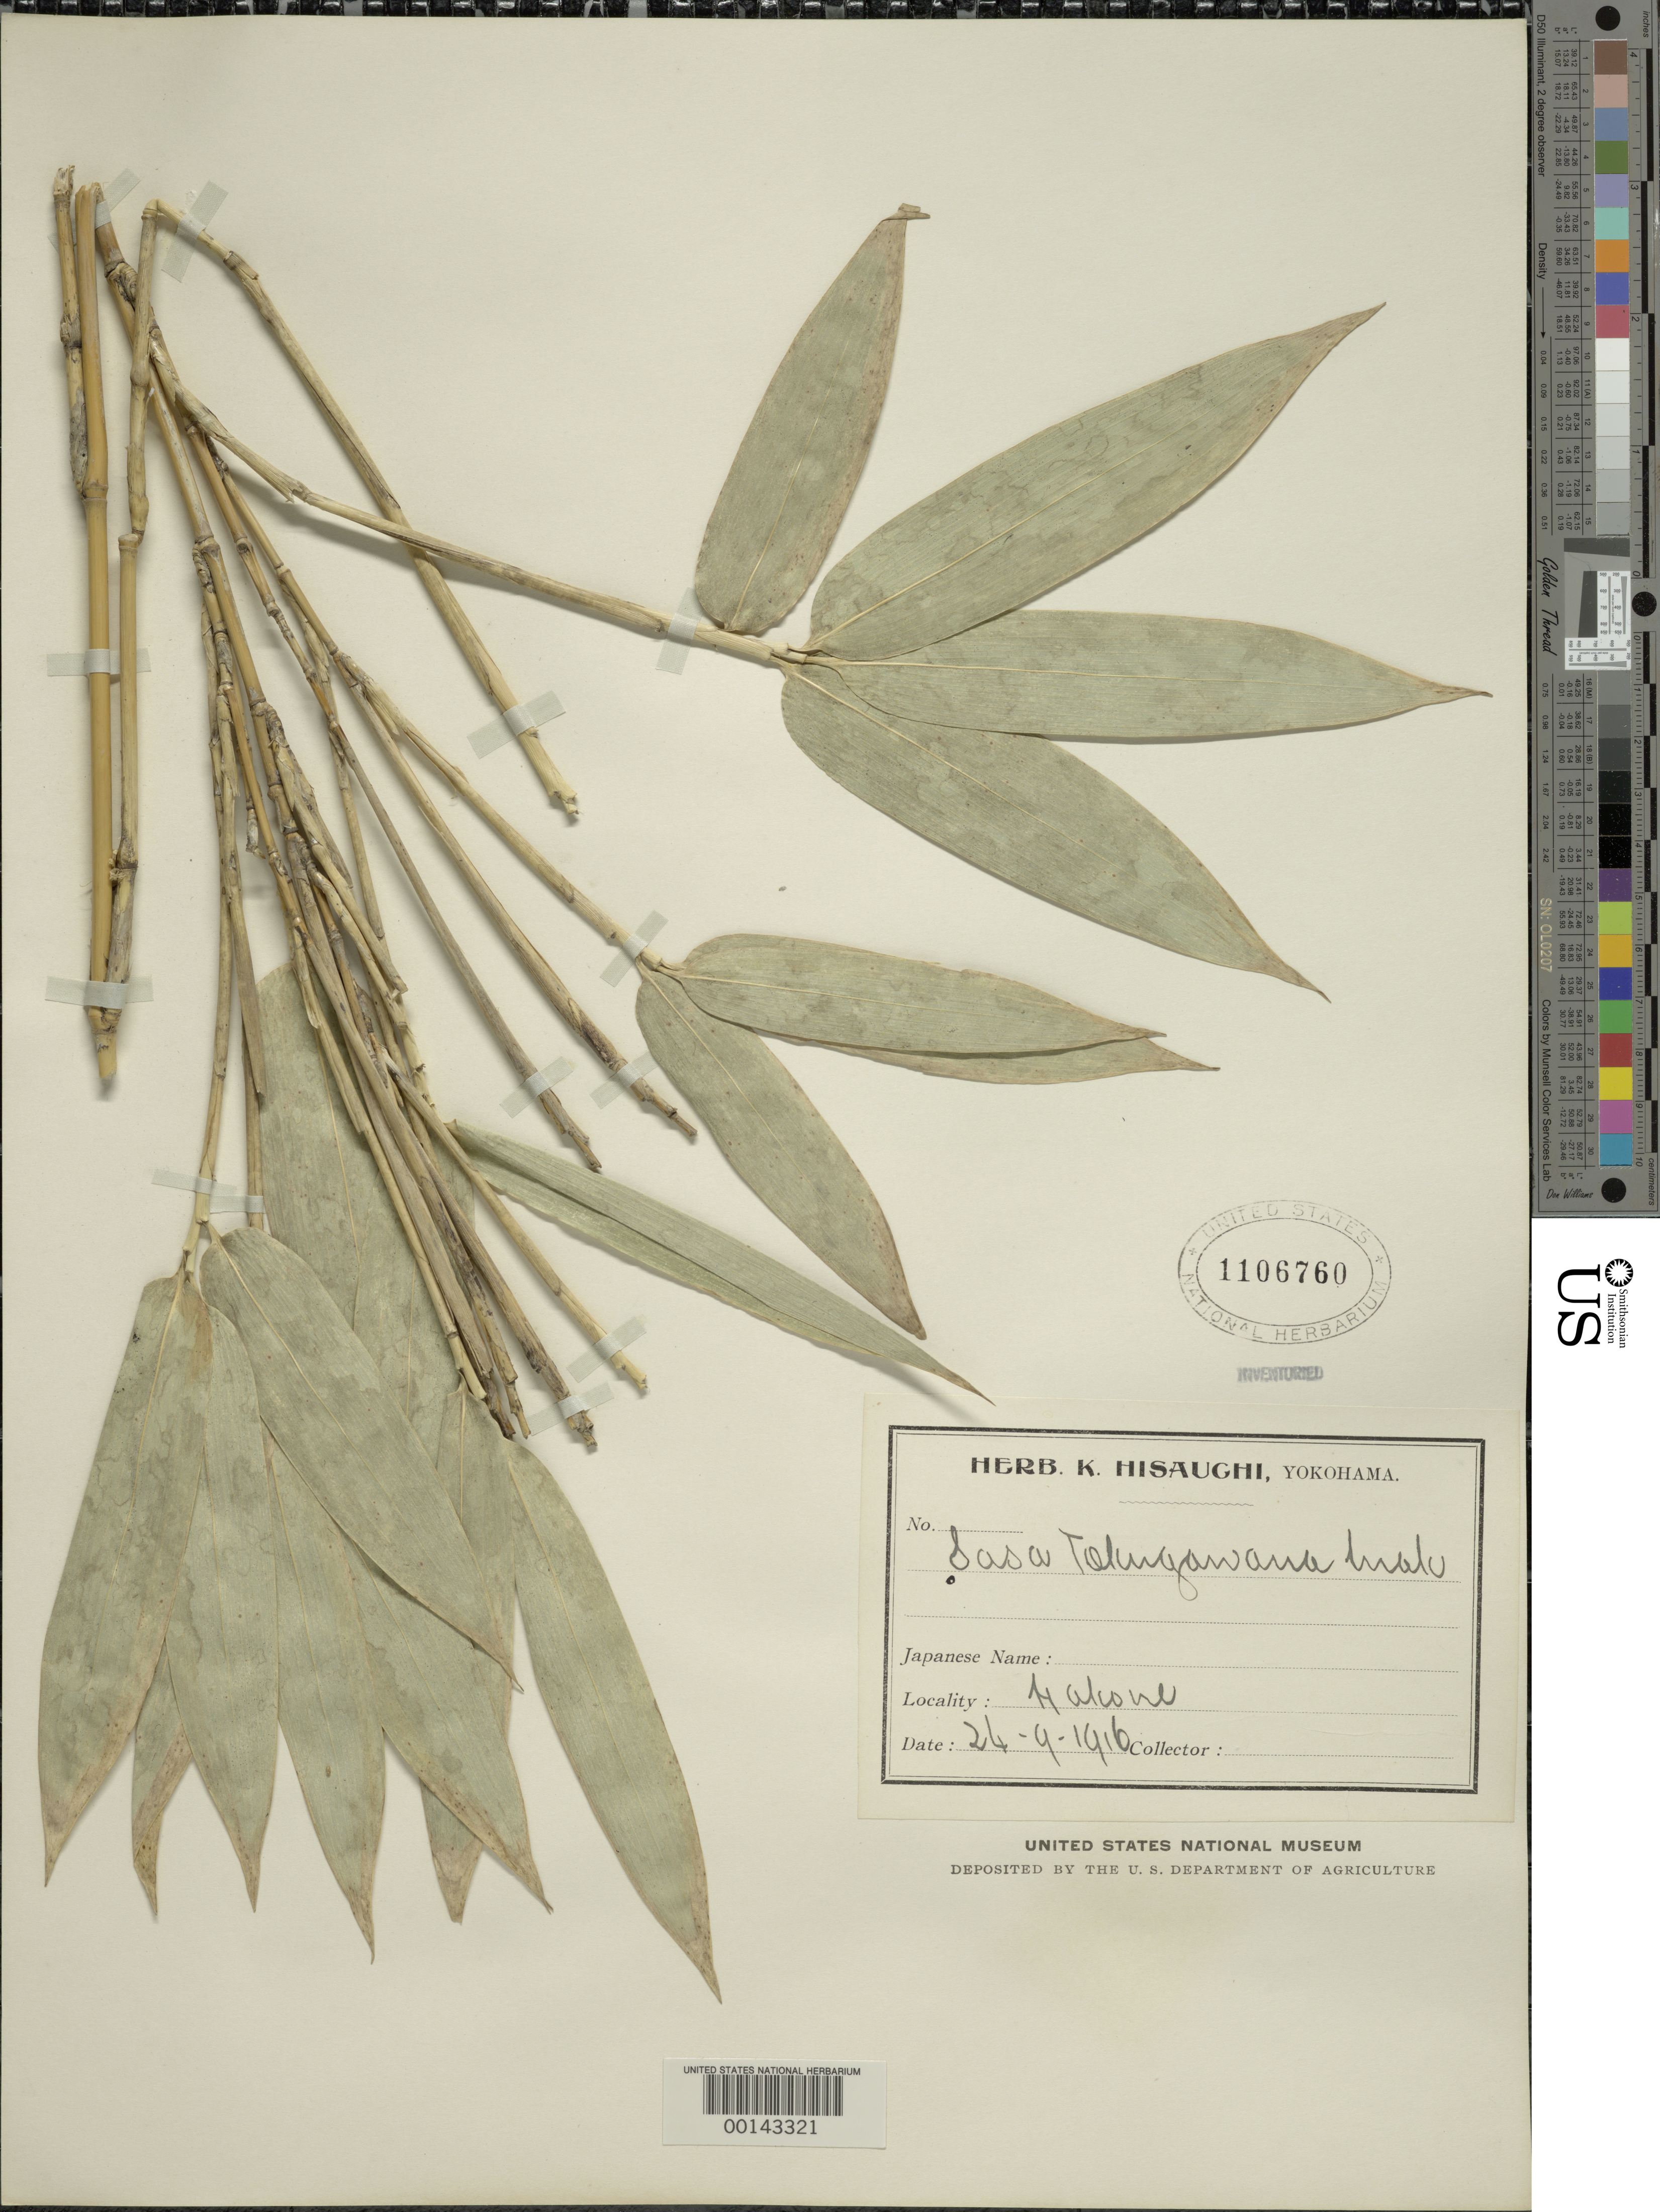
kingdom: Plantae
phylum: Tracheophyta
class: Liliopsida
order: Poales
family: Poaceae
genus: Sasa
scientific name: Sasa tokugawana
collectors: K. Hisauchi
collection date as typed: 24 Sep 1916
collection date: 1916-09-24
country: Japan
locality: Hakone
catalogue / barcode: US 1106760